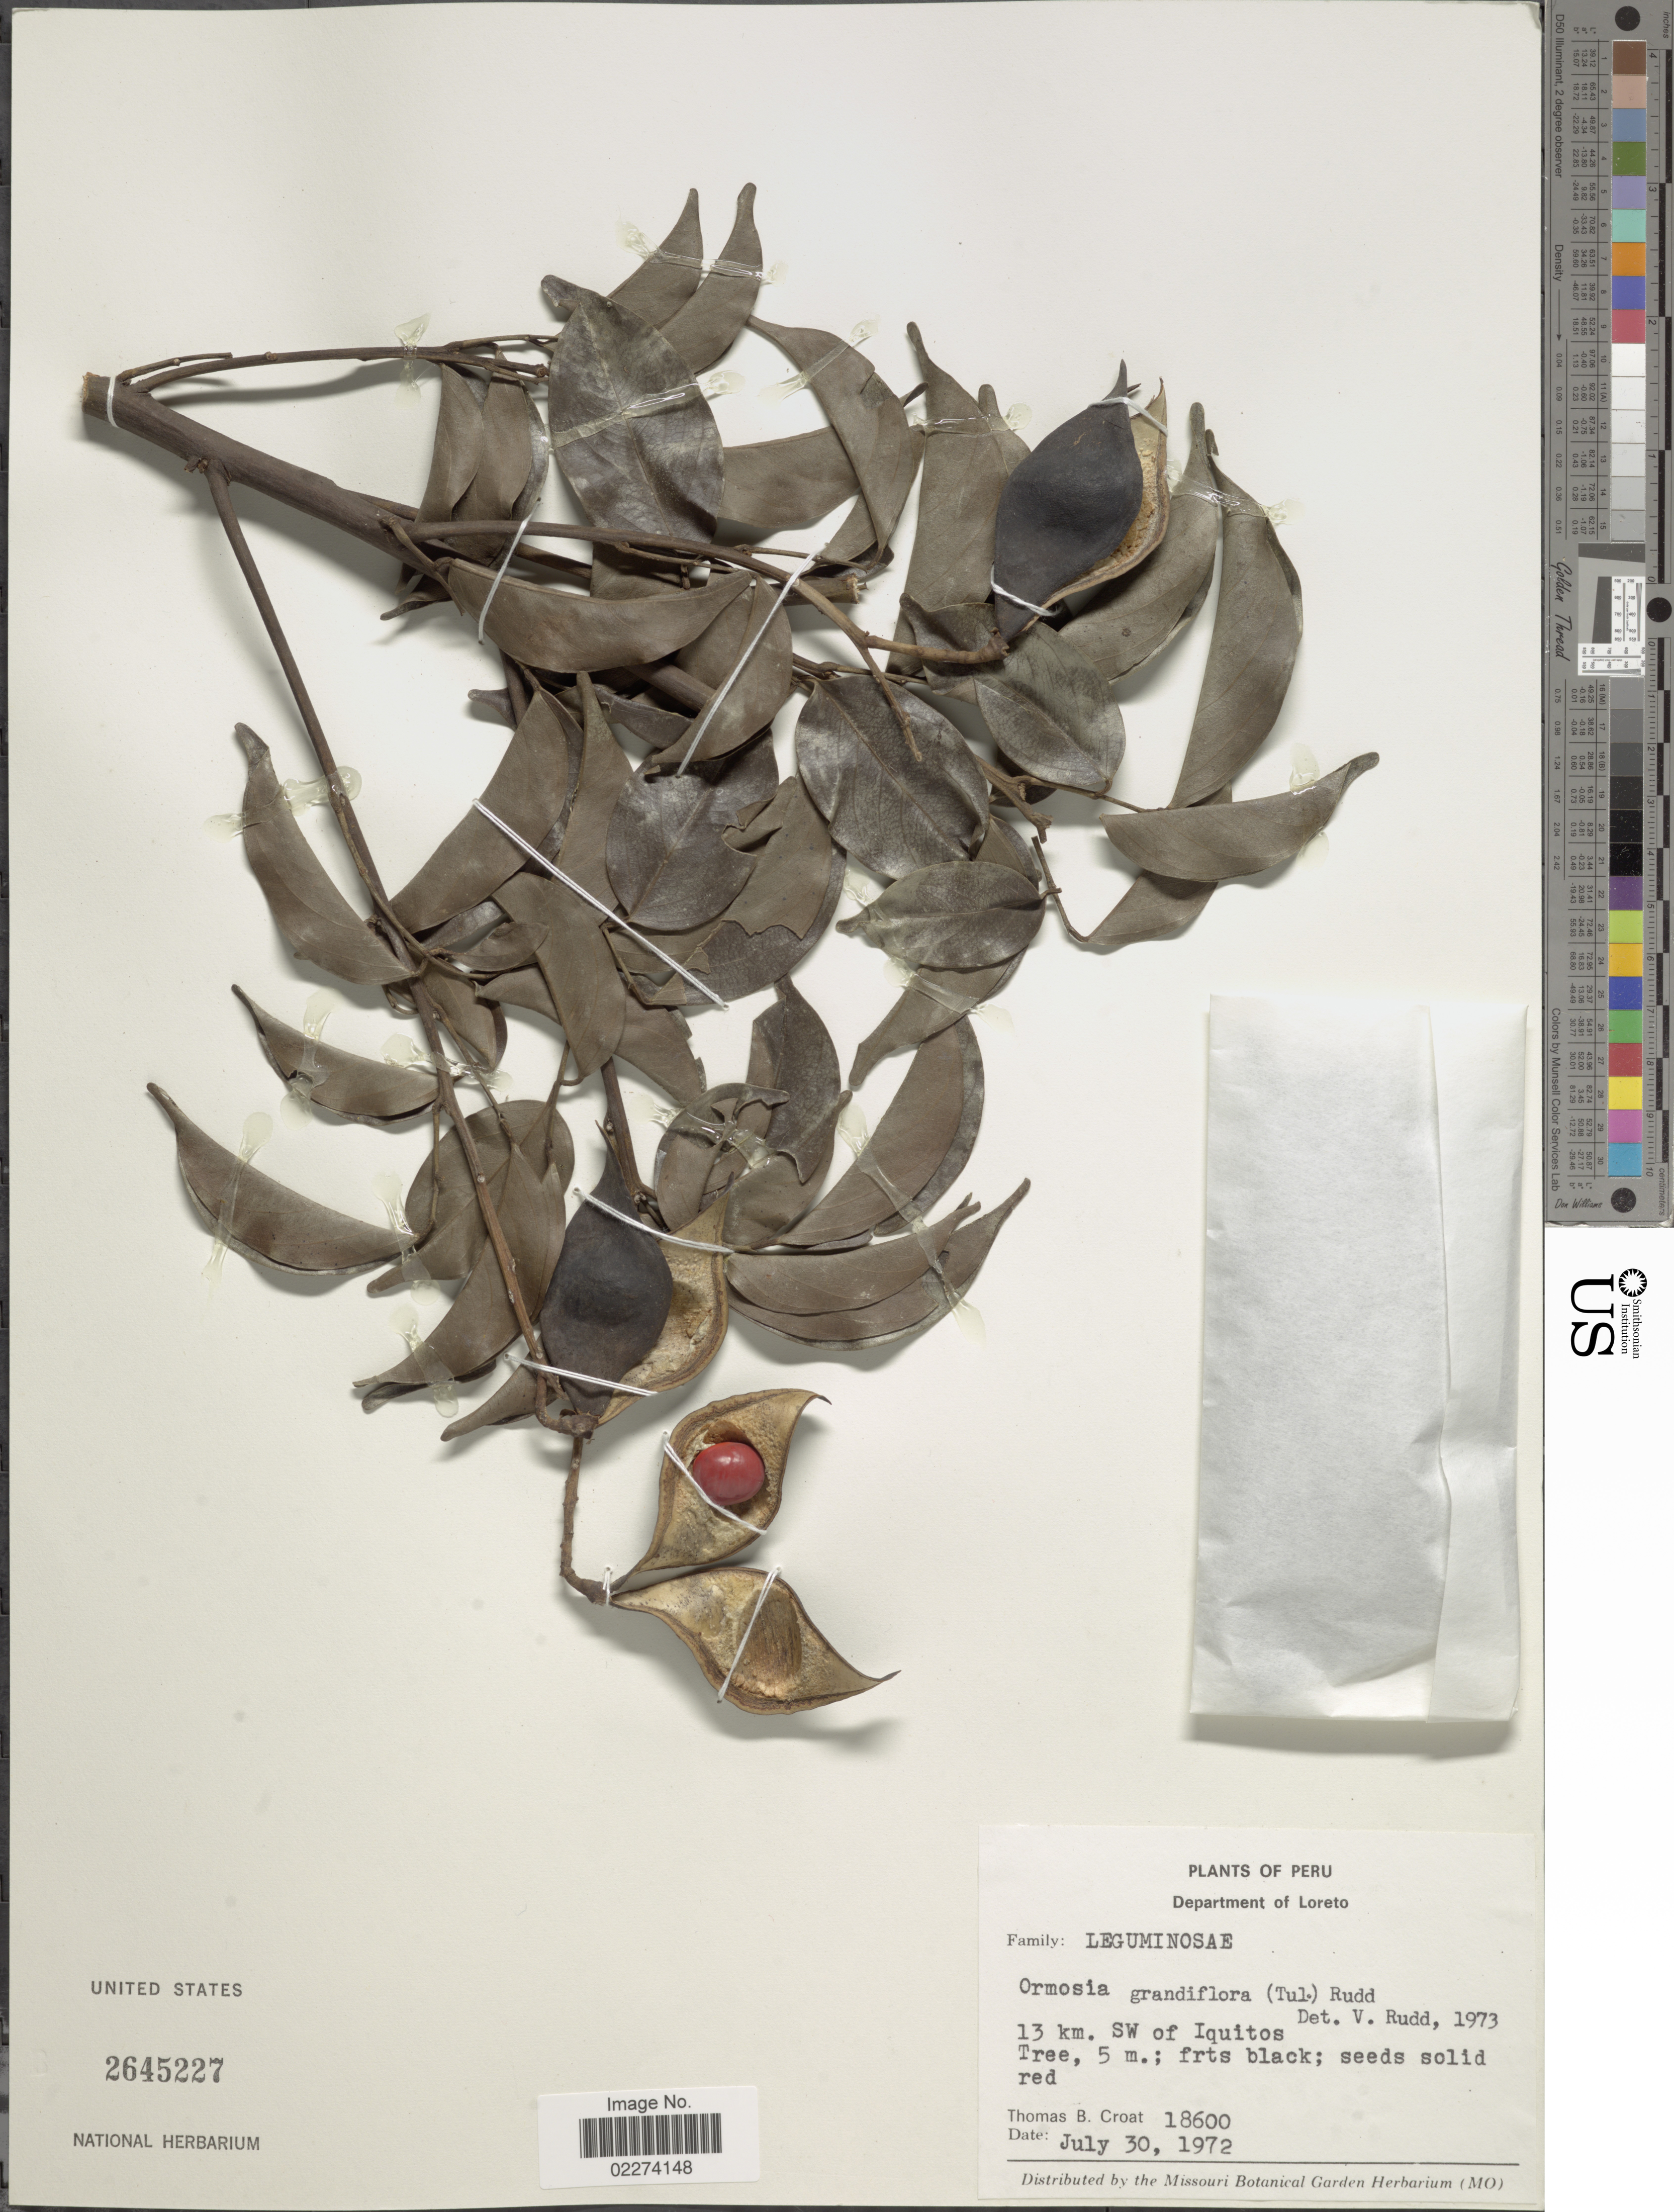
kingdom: Plantae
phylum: Tracheophyta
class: Magnoliopsida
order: Fabales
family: Fabaceae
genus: Ormosia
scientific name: Ormosia grandiflora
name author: (Tul.) Rudd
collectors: T. B. Croat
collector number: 18600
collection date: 1972-07-30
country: Peru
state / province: Loreto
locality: Department of Loreto, 13 km. Sw of Iquitos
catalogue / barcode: US 2645227